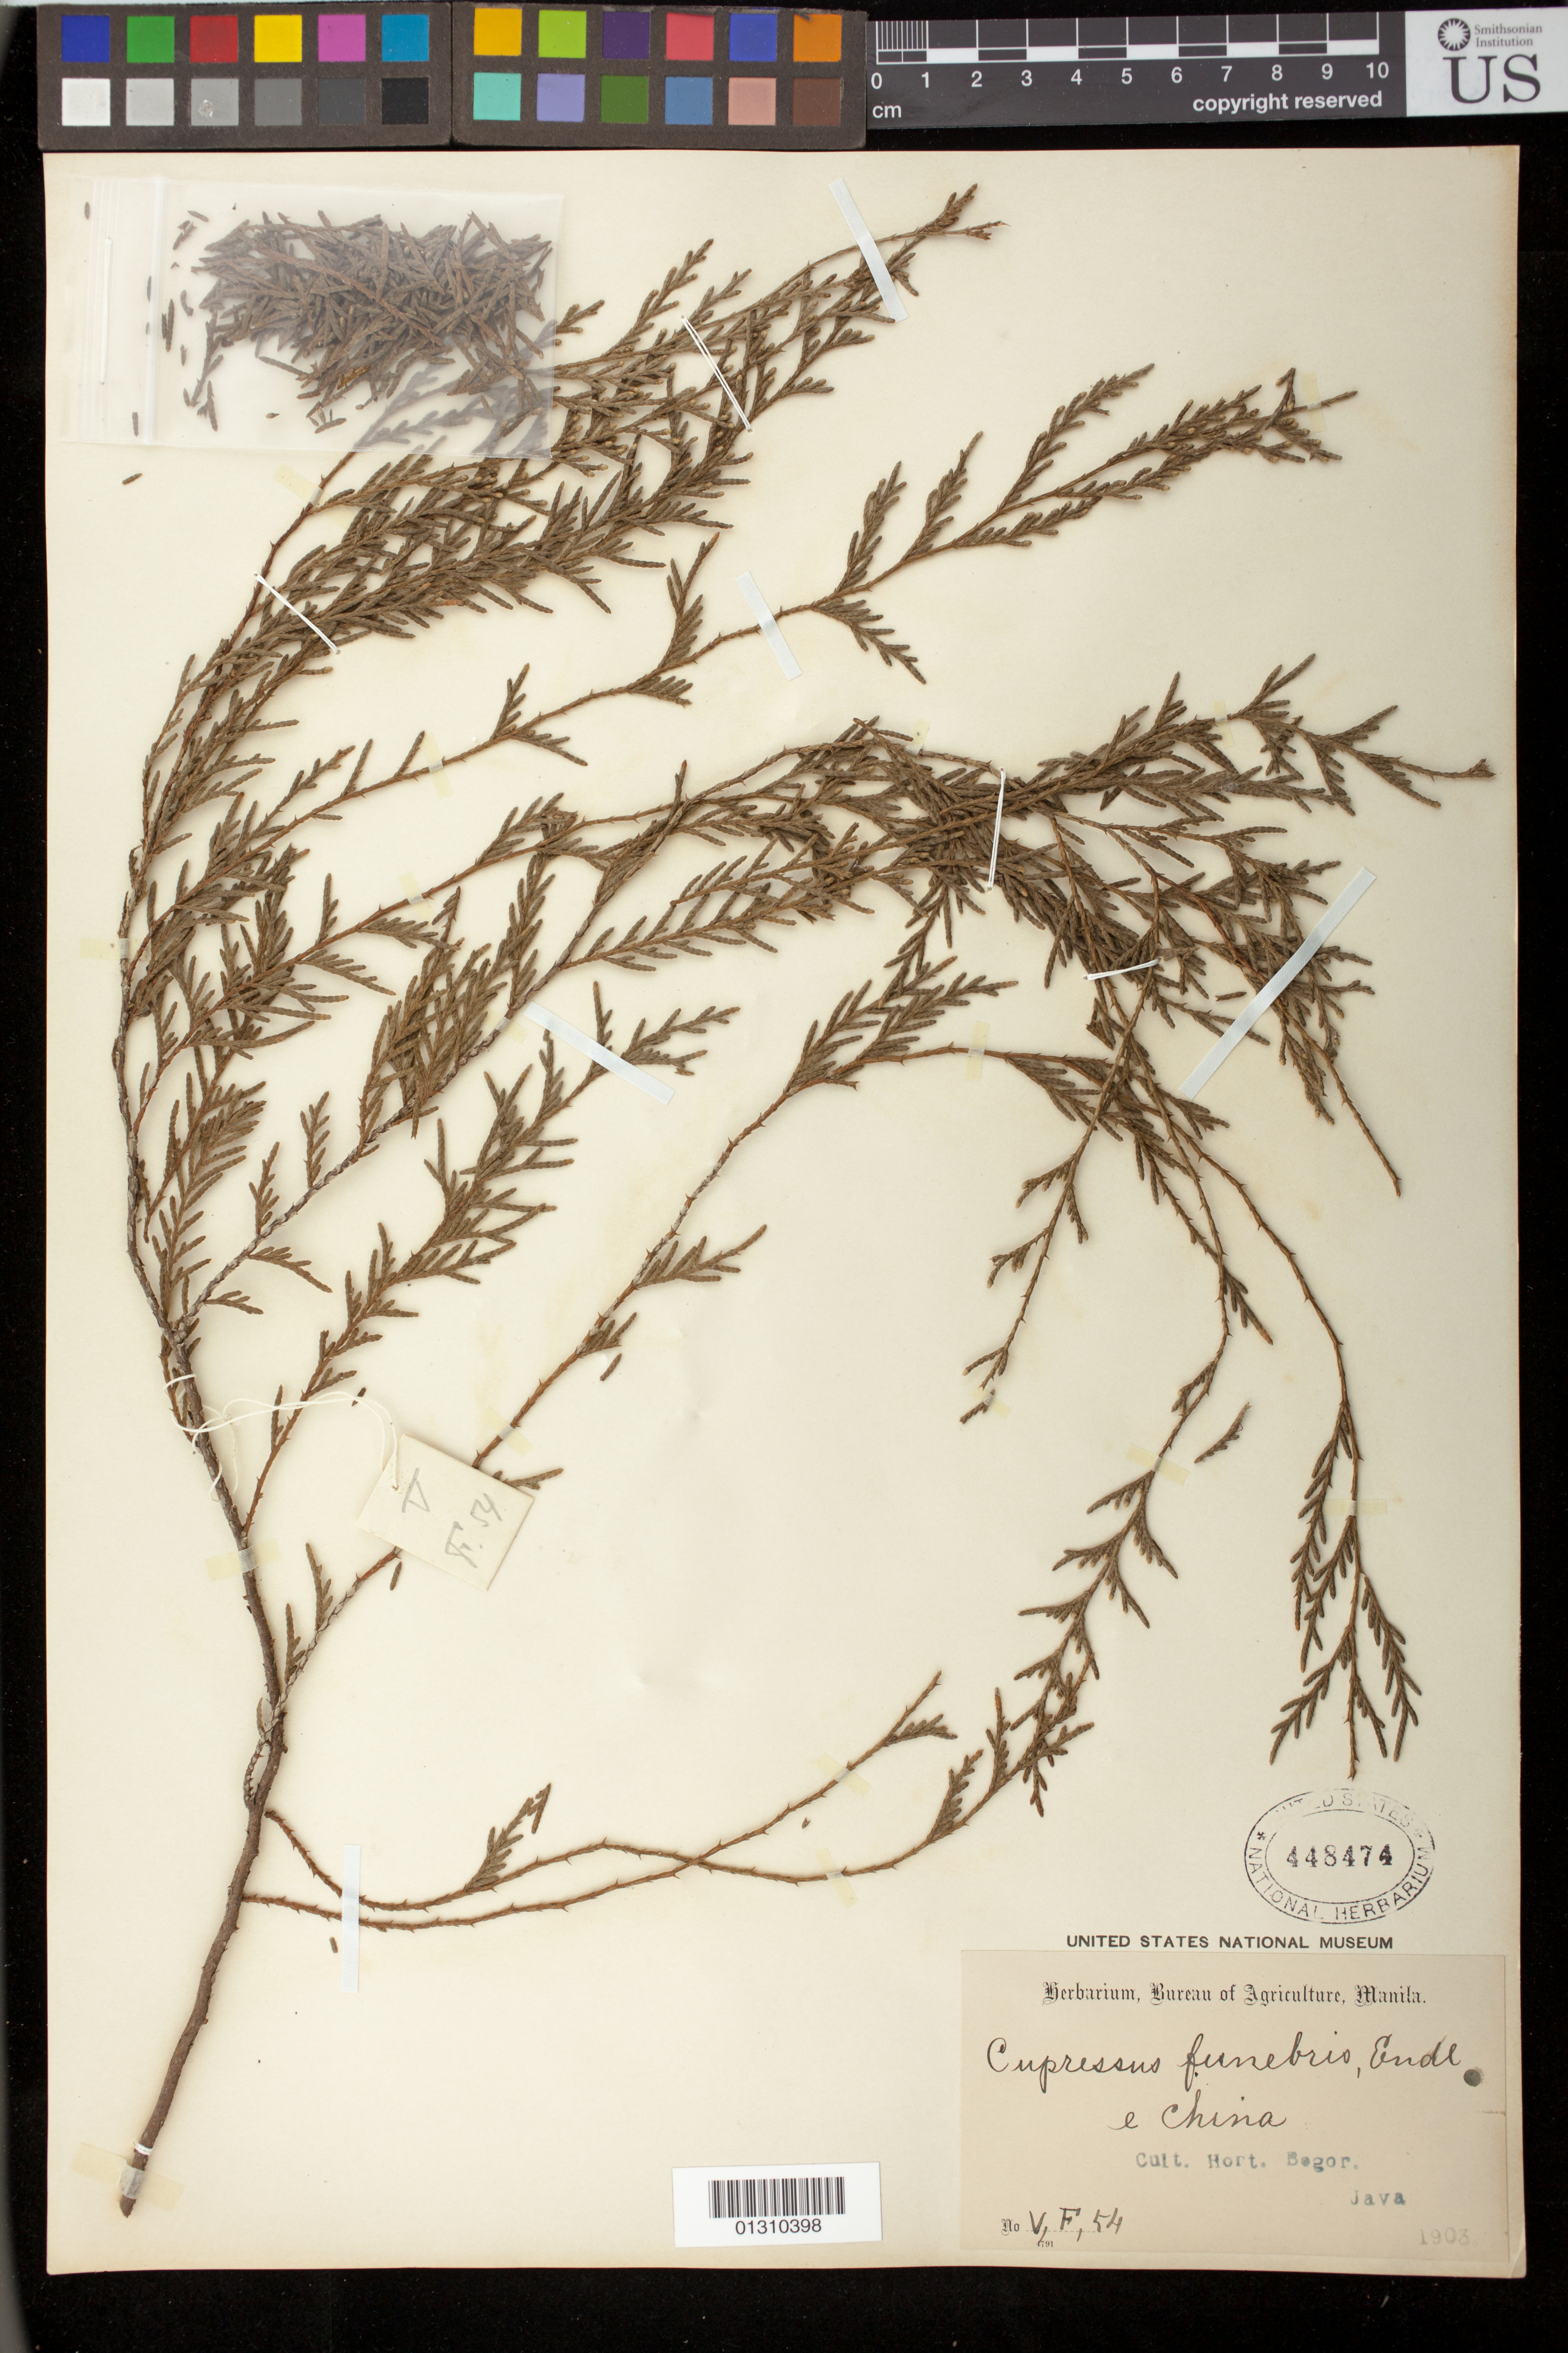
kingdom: Plantae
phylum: Tracheophyta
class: Pinopsida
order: Pinales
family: Cupressaceae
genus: Cupressus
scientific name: Cupressus funebris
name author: Endl.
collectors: ex Herb. Bur. Agric. Manila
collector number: V.F. 54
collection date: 1903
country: Indonesia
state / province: Java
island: Java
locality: Hort. Begor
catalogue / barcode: US 448474